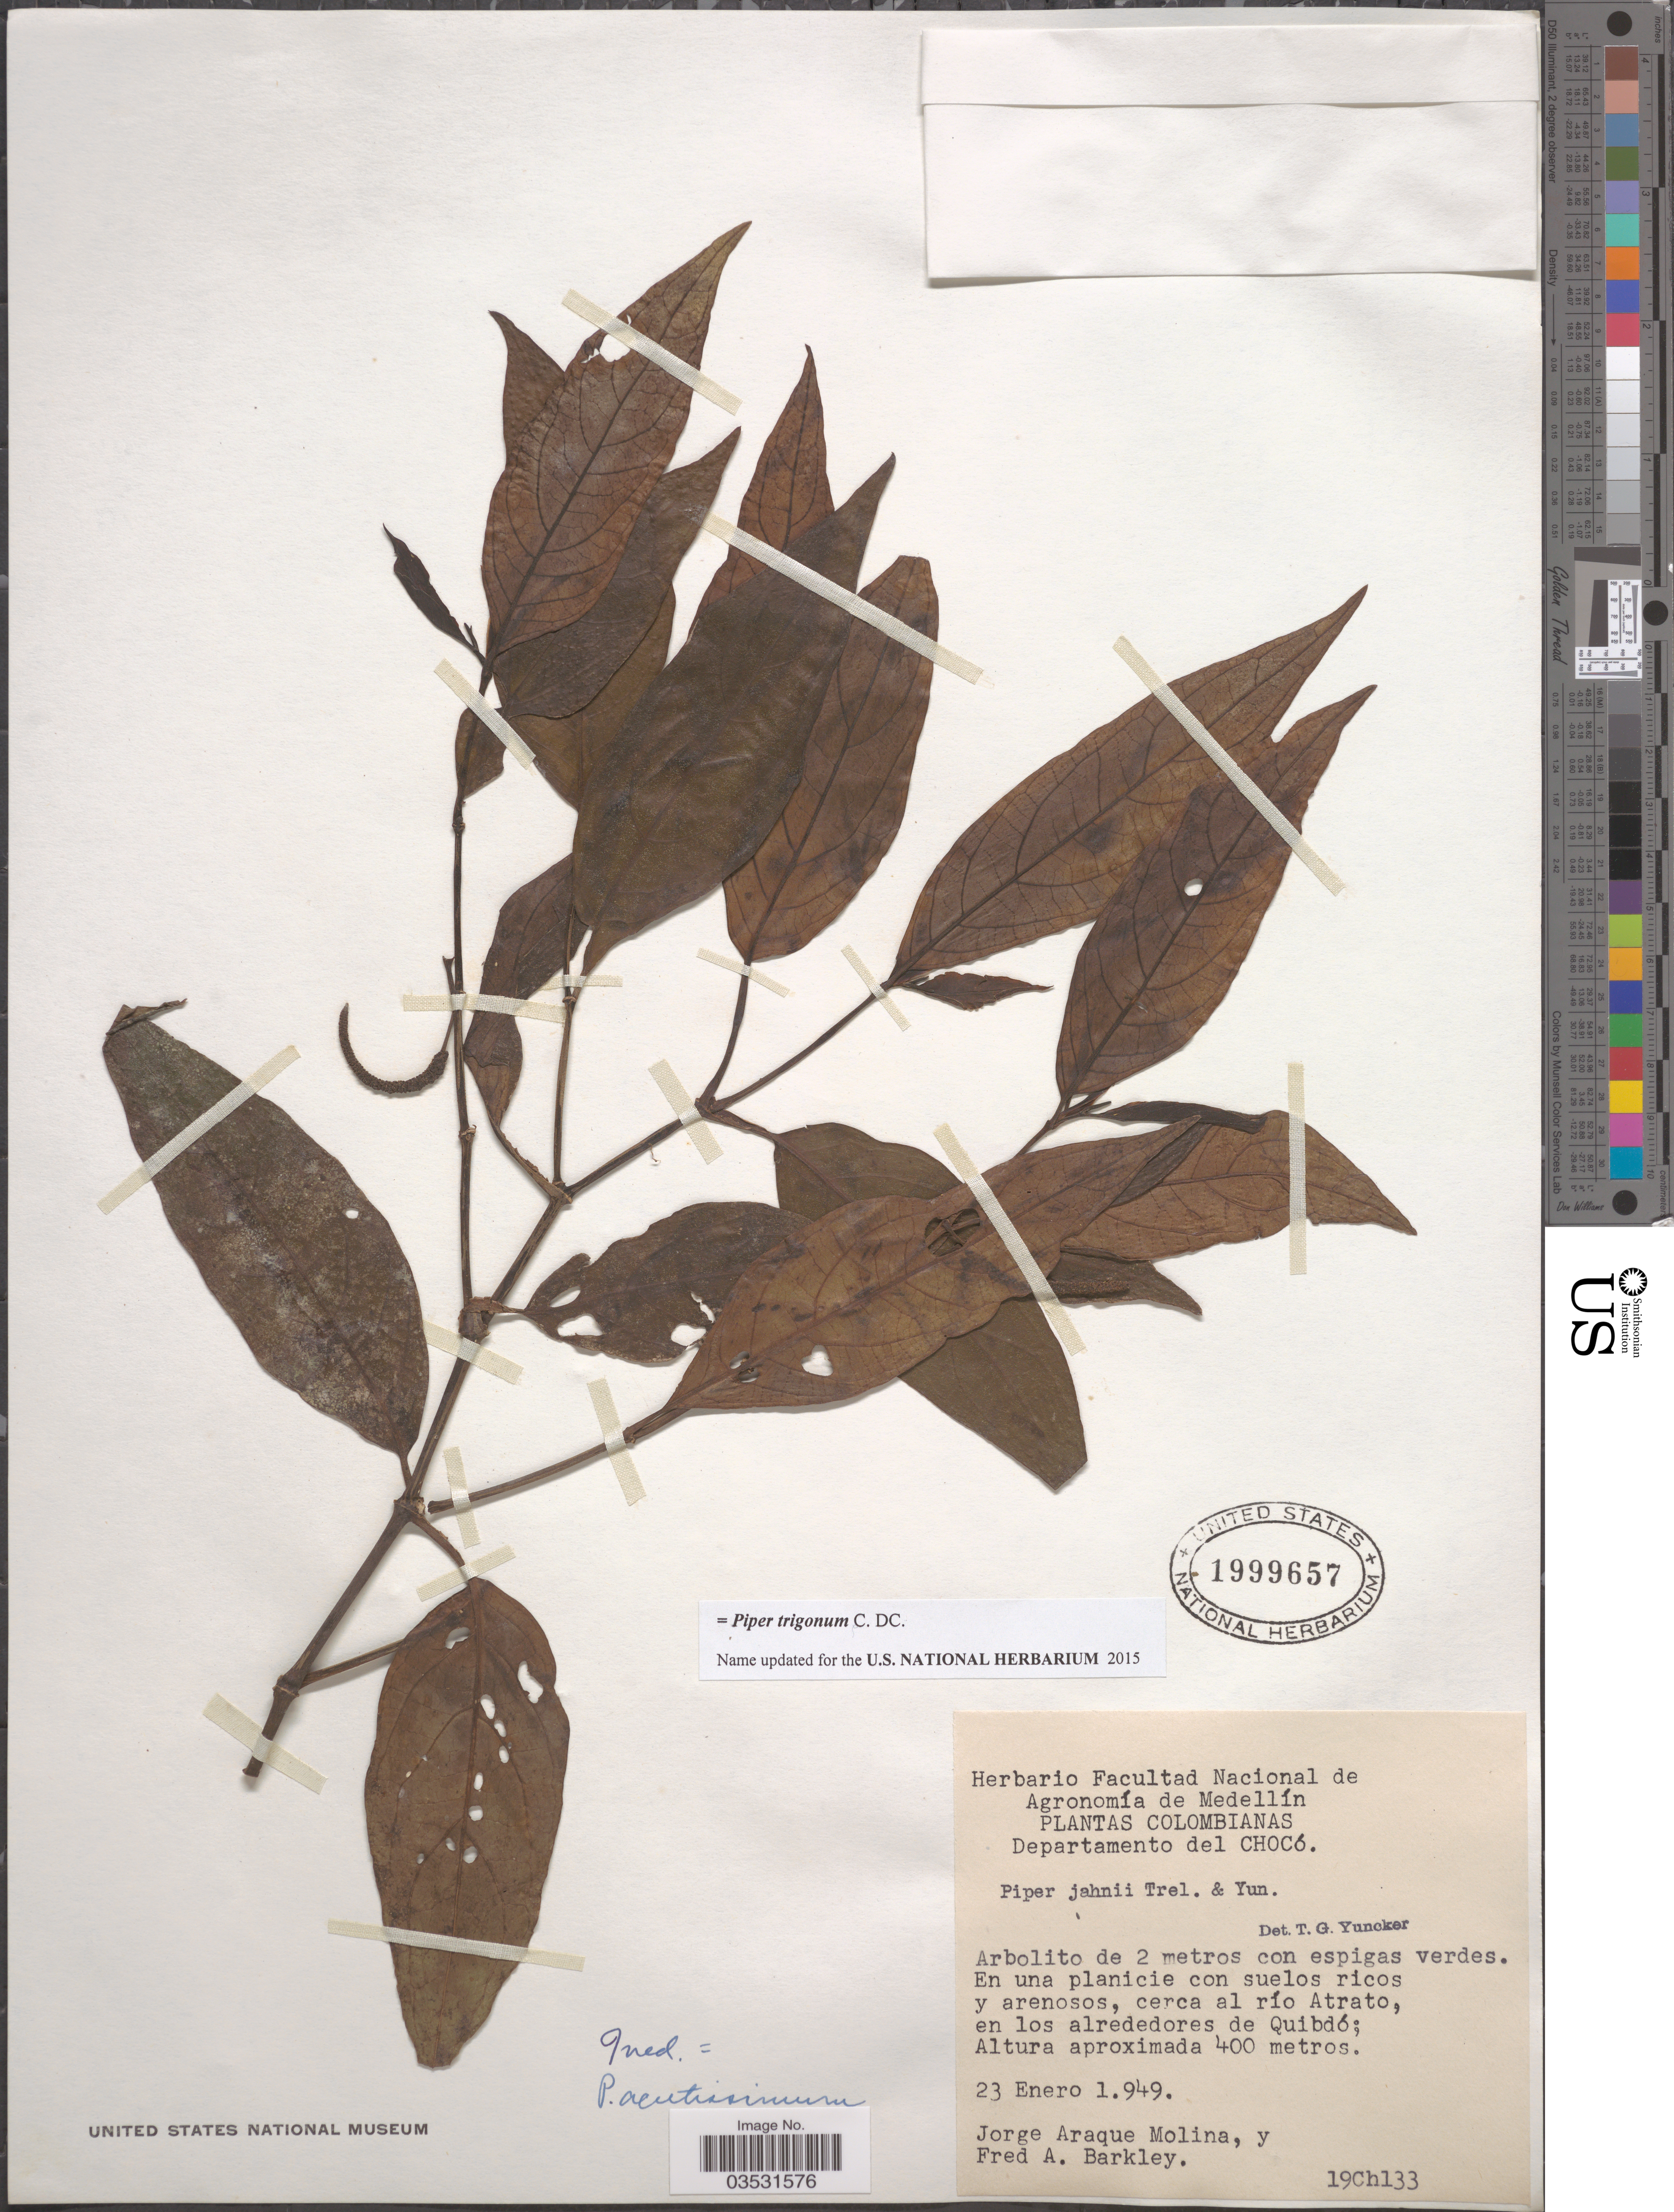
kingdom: Plantae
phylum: Tracheophyta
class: Magnoliopsida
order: Piperales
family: Piperaceae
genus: Piper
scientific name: Piper trigonum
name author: C. DC.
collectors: J. A. Molina & F. A. Barkley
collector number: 19ch133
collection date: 1949-01-23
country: Colombia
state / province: Chocó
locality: Departamento del Chocó. En una planicie con suelos ricos y arenosos, cerca al río Atrato, en los alrededores de Quibdó.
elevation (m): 400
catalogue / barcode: US 1999657